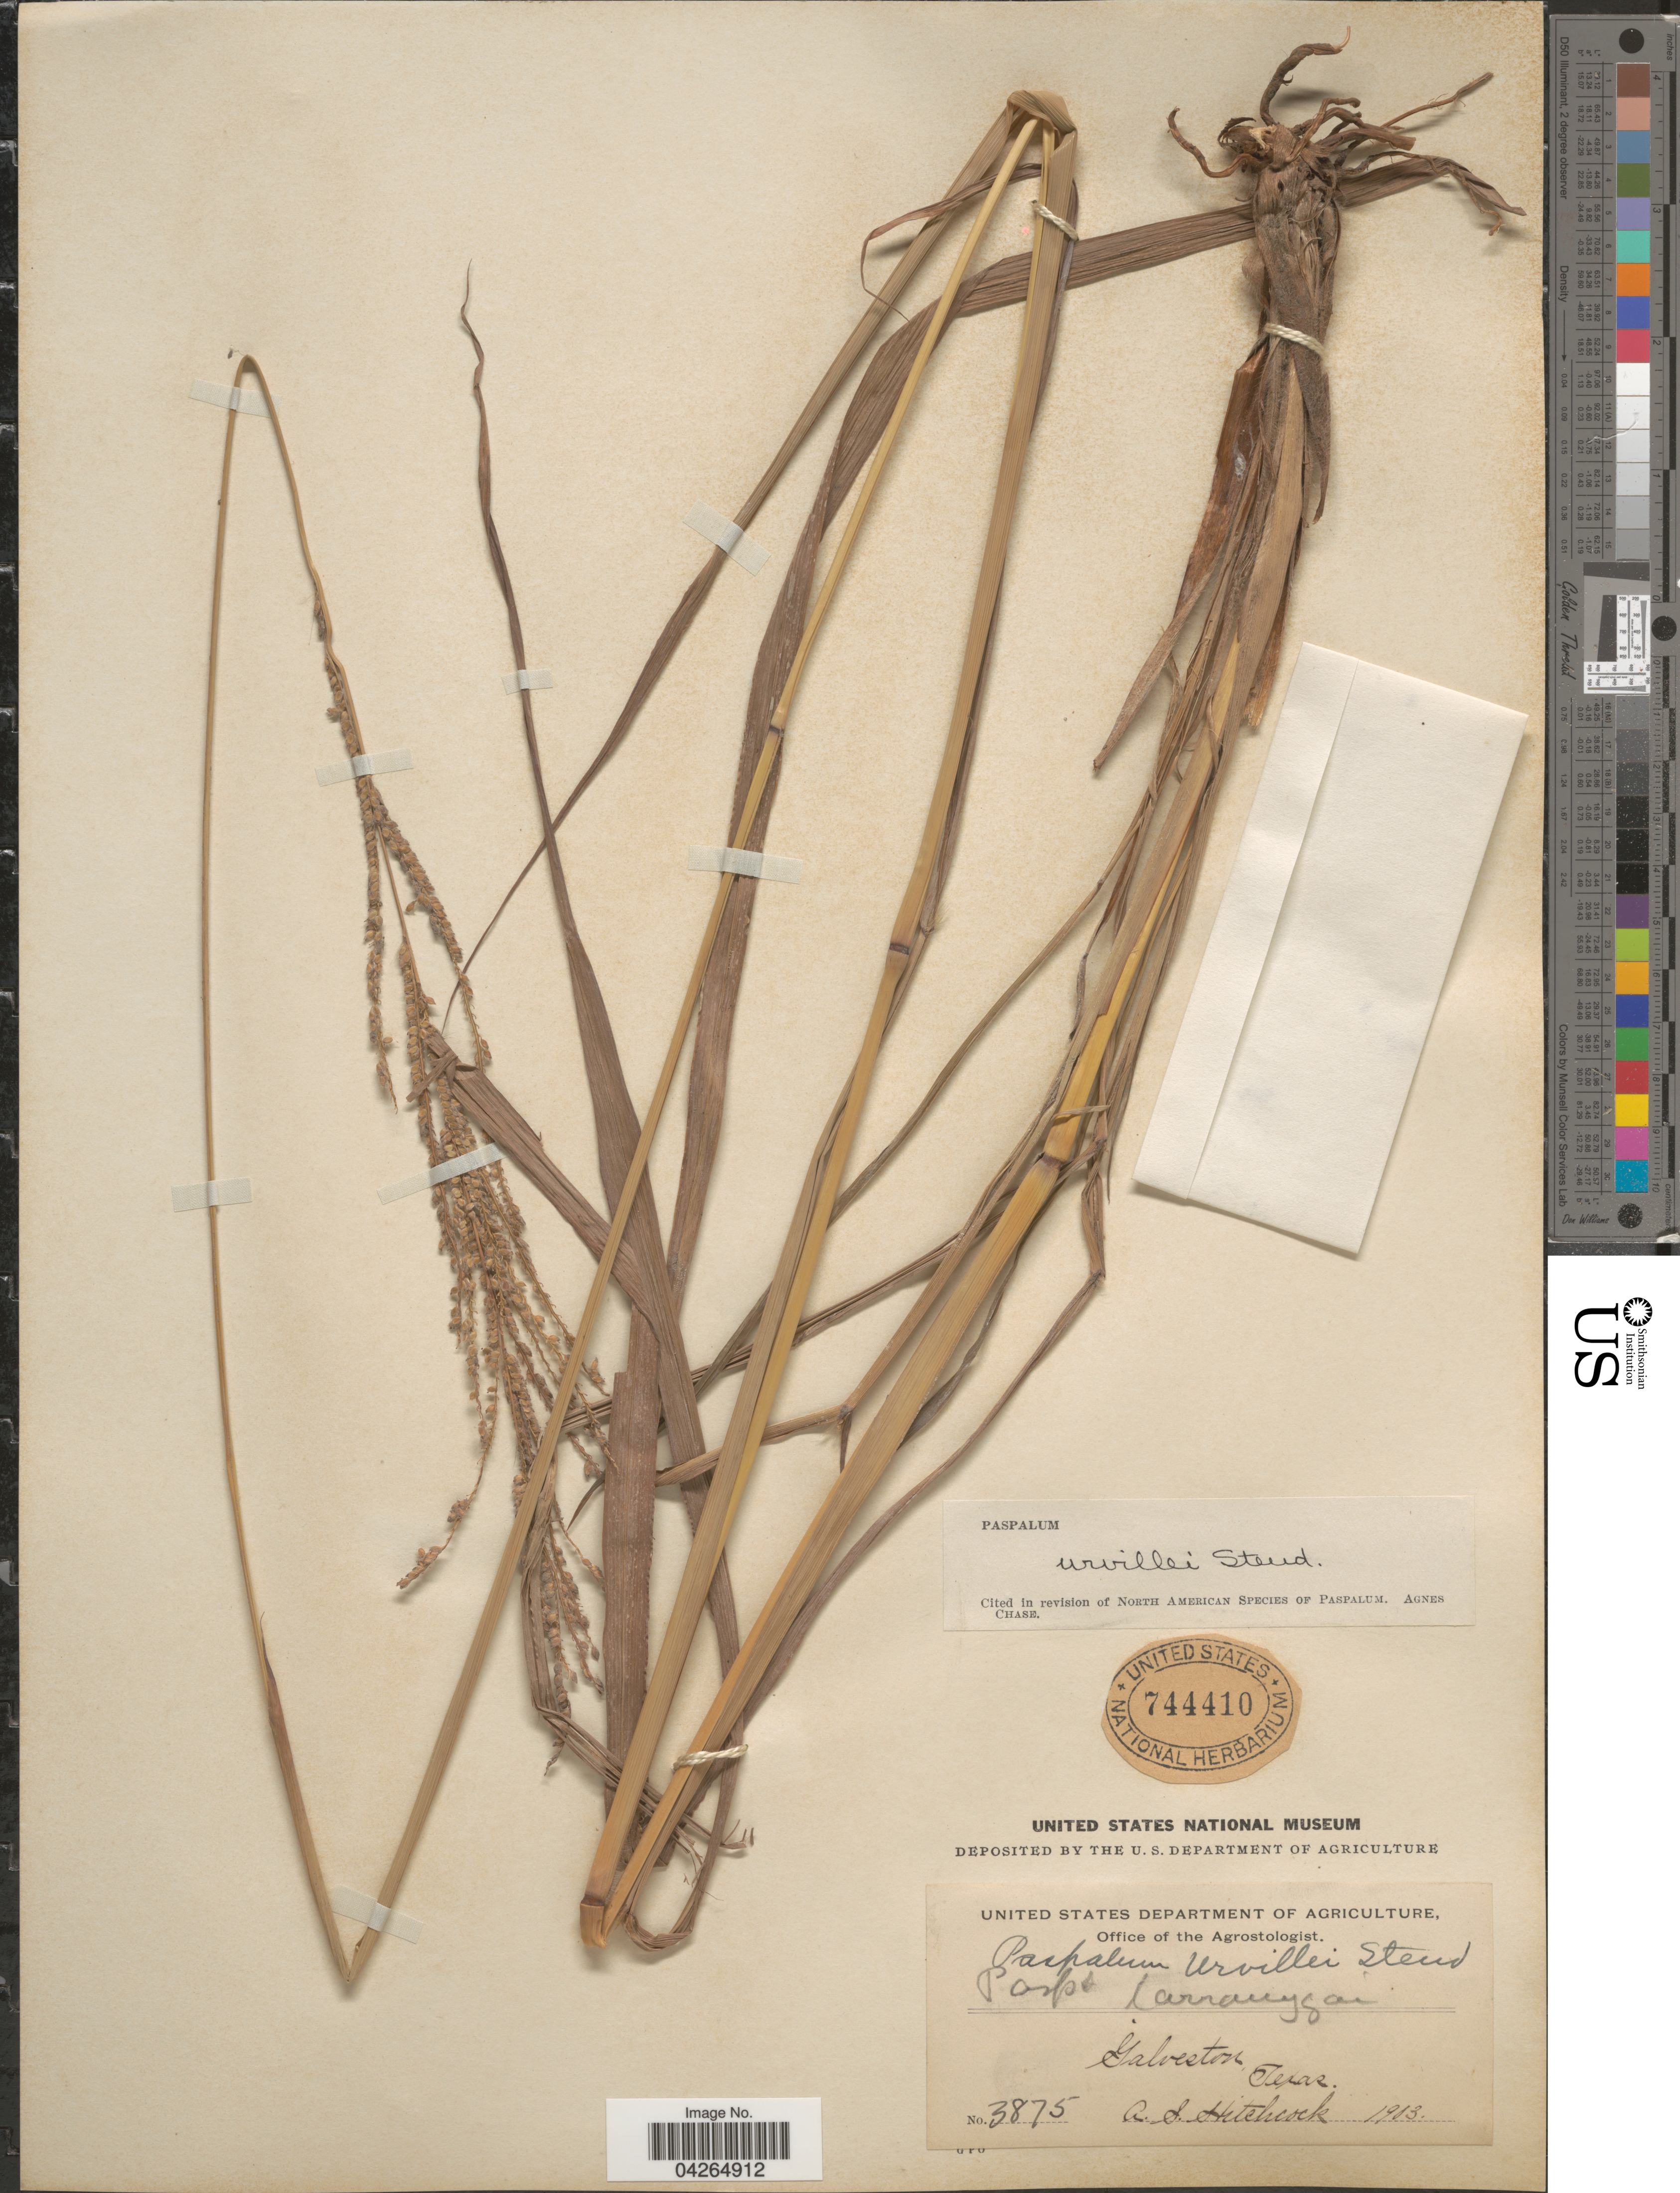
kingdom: Plantae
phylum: Tracheophyta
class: Liliopsida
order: Poales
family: Poaceae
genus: Paspalum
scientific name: Paspalum urvillei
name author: Steud.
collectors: A. S. Hitchcock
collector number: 3875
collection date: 1903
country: United States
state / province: Texas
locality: Galveston.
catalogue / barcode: US 744410